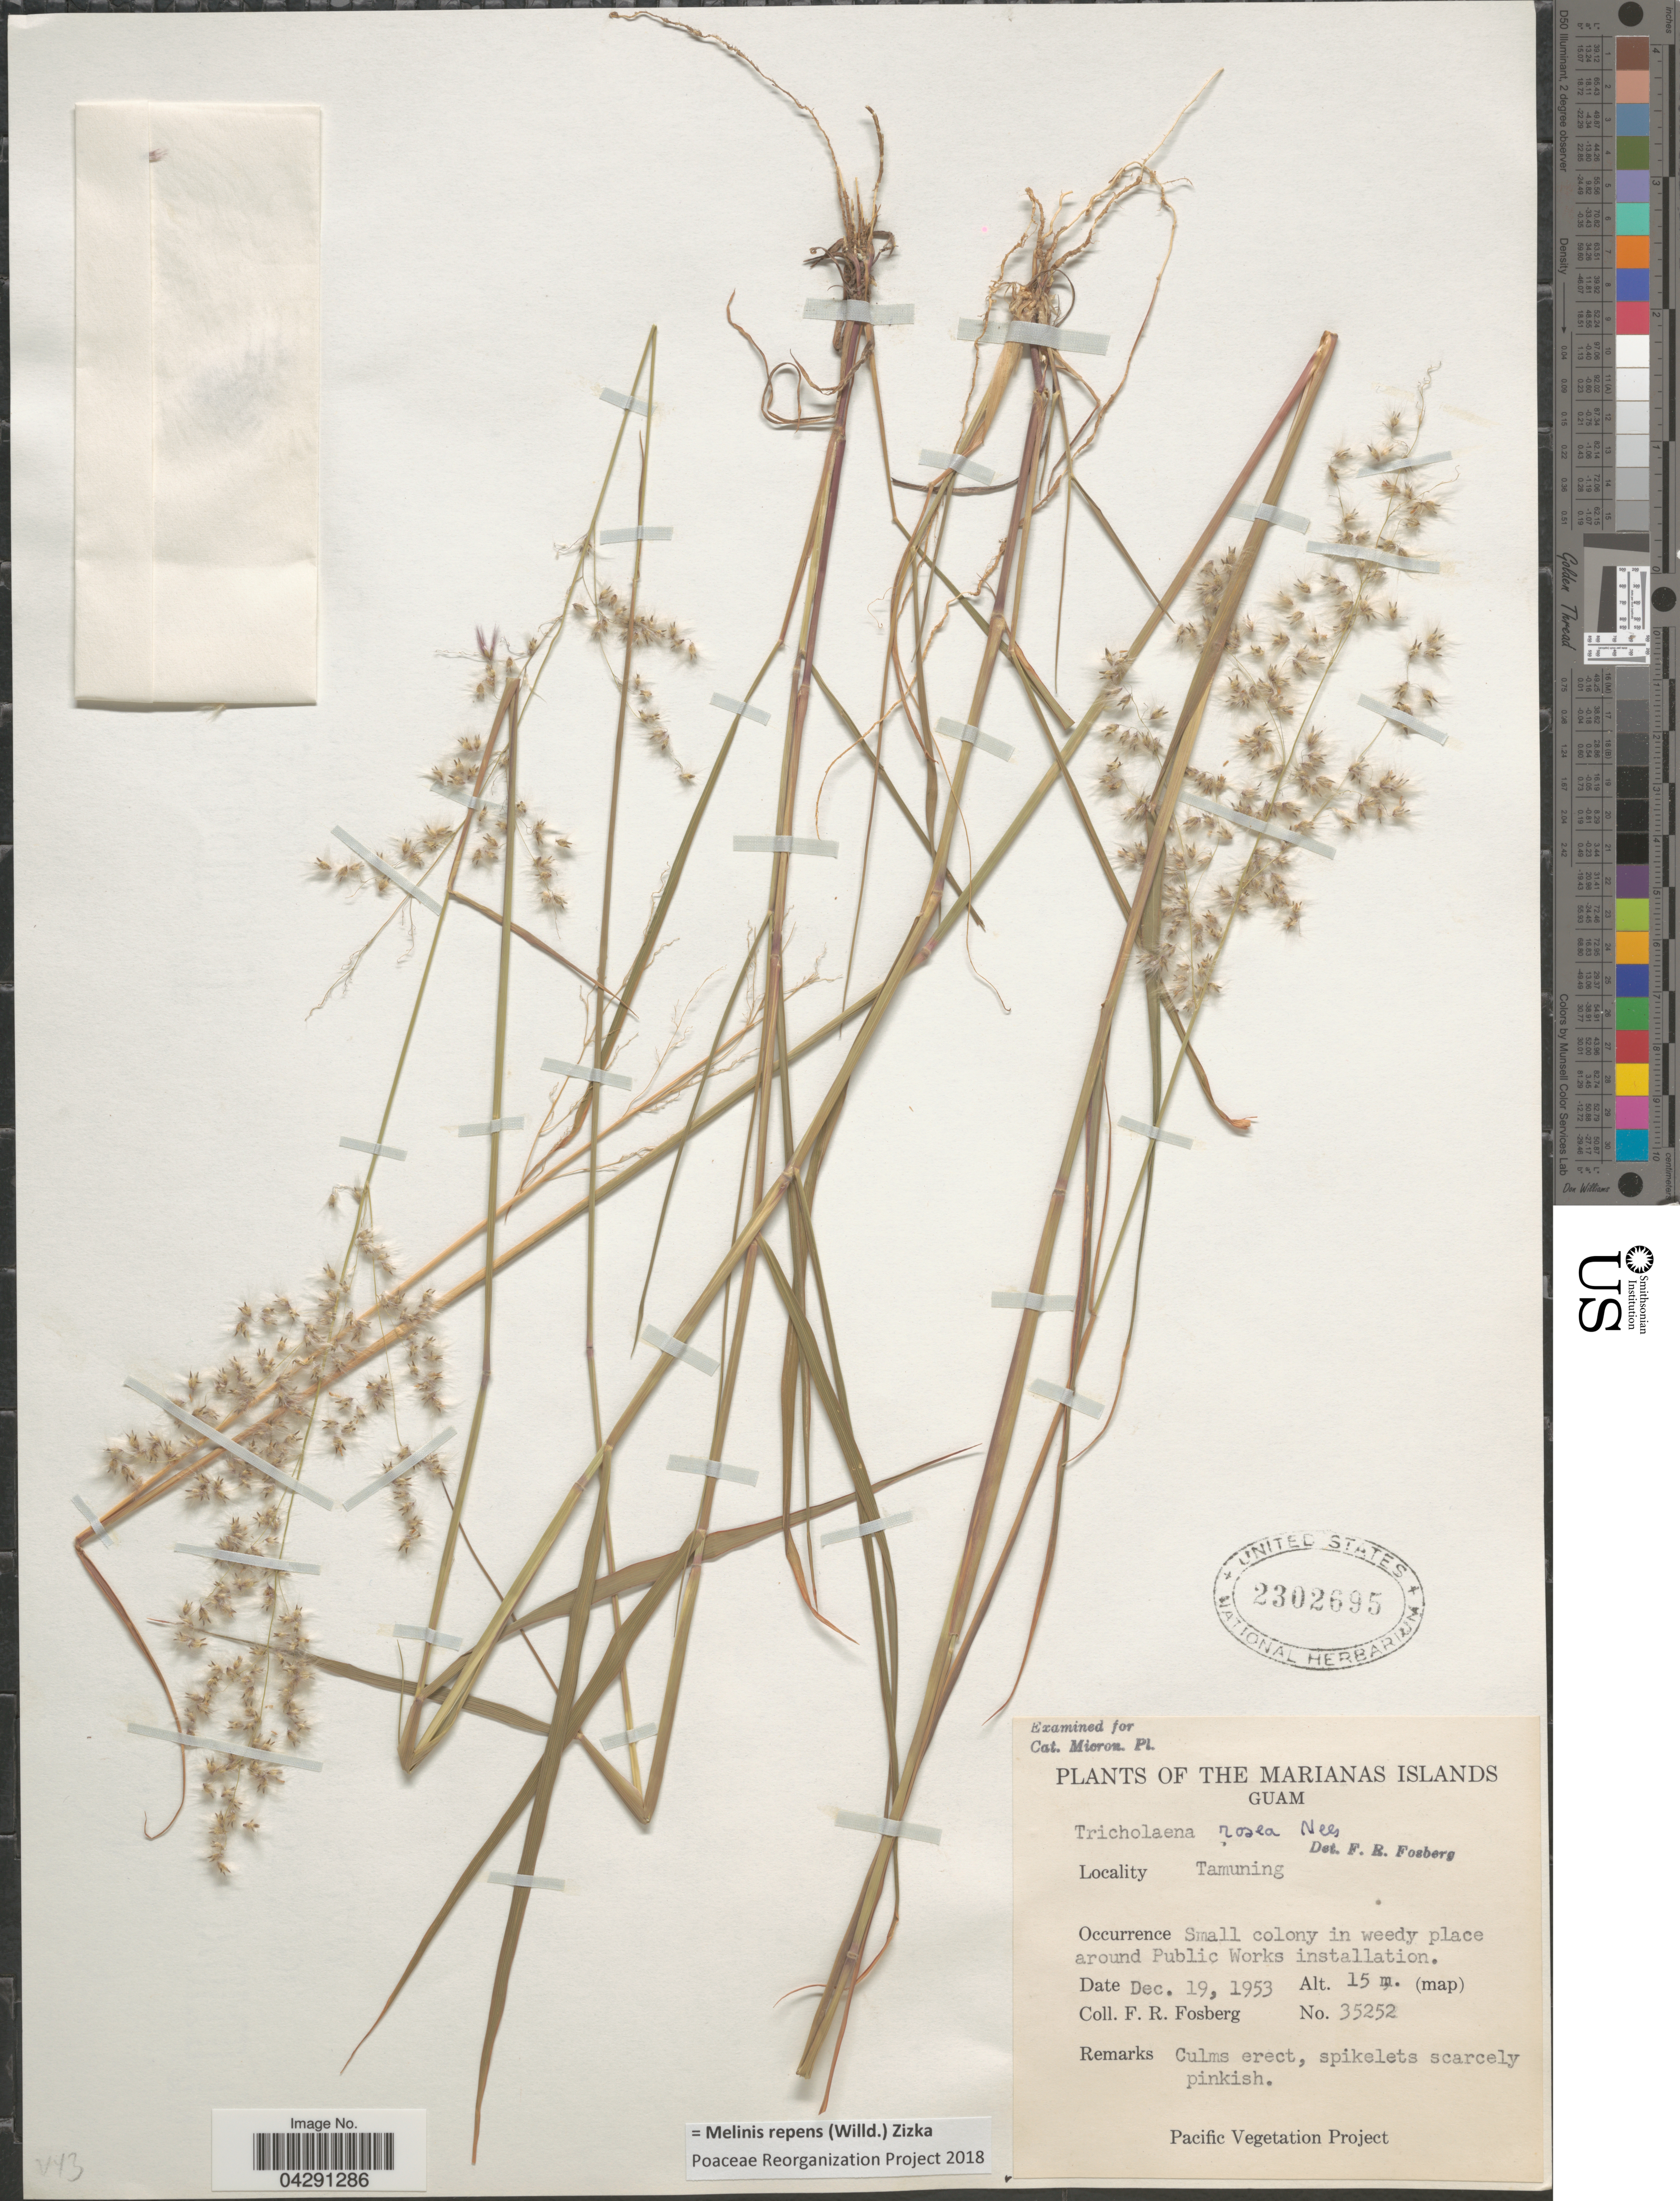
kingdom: Plantae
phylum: Tracheophyta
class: Liliopsida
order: Poales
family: Poaceae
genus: Melinis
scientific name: Melinis repens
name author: (Willd.) Zizka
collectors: F. R. Fosberg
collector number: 35252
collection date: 1953-12-19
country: Guam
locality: The Marianas Islands. Guam. Tamuning. Small colony in weedy place around Public Works installation.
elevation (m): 15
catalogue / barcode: US 2302695